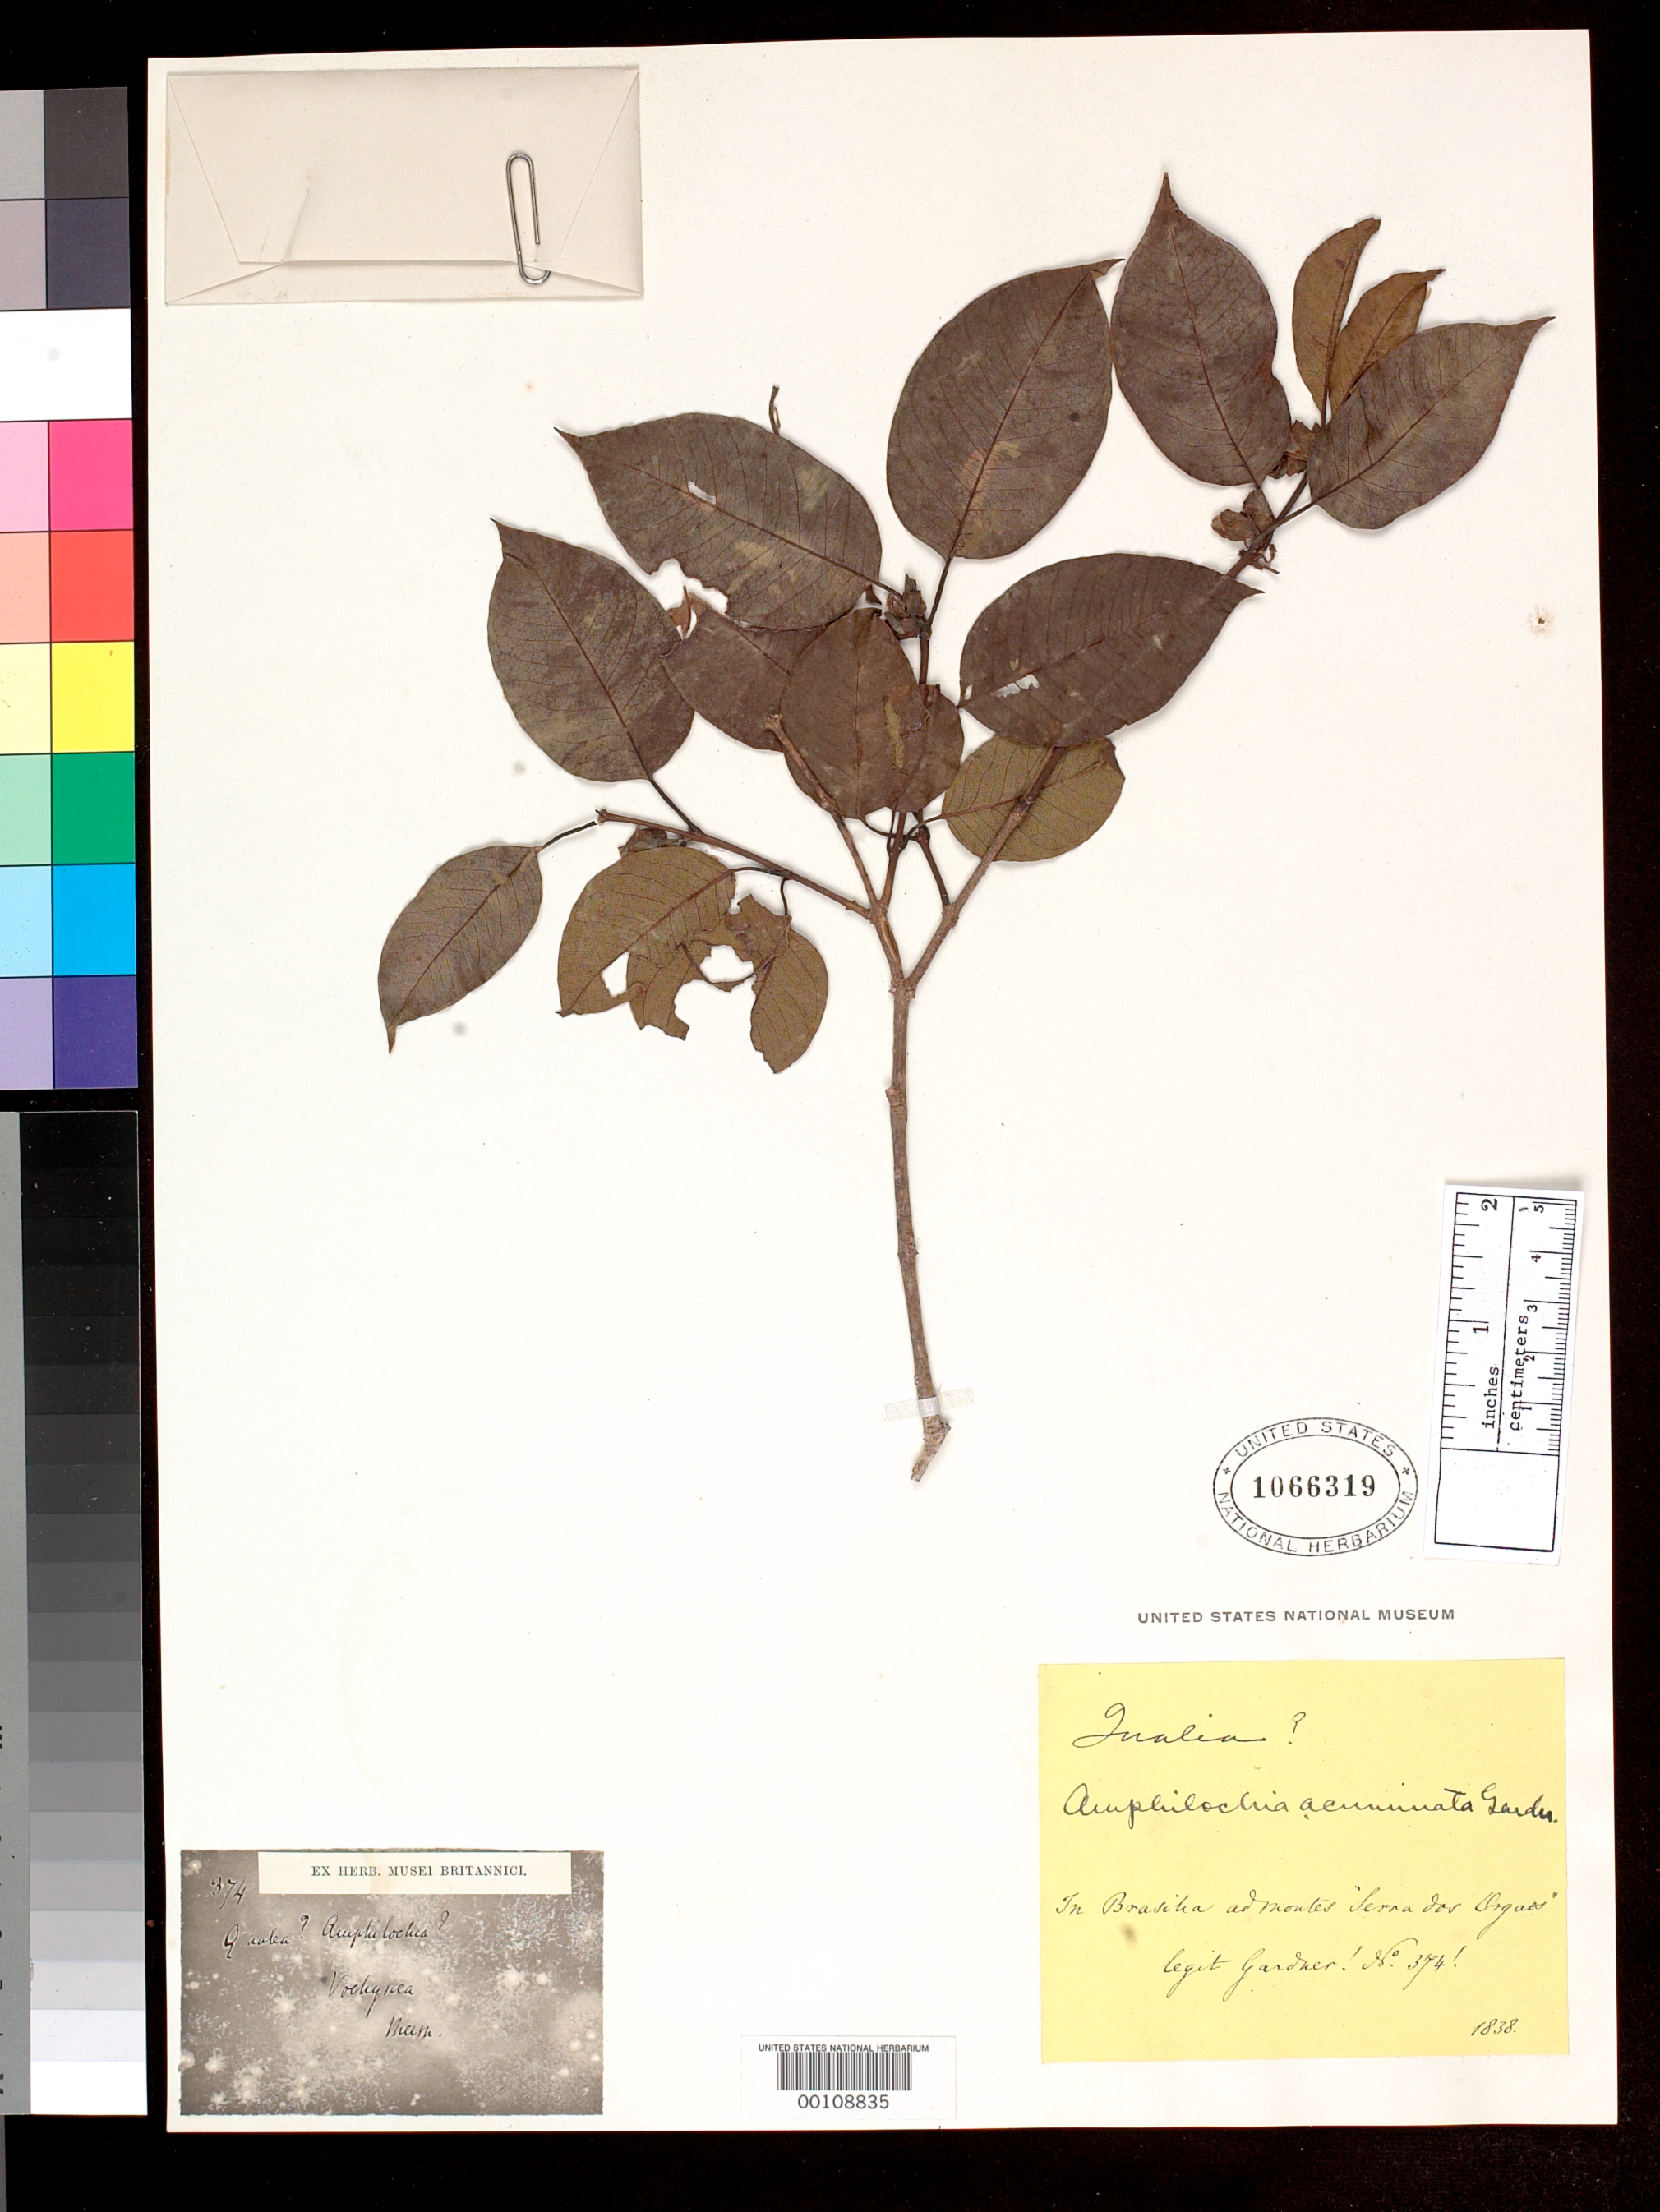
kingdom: Plantae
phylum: Tracheophyta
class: Magnoliopsida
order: Myrtales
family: Vochysiaceae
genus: Amphilochia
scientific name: Amphilochia acuminulata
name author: Gardner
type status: Isotype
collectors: G. Gardner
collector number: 374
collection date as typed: Mar 1838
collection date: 1838-03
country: Brazil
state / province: Rio de Janeiro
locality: Organ Mountains.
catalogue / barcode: US 1066319